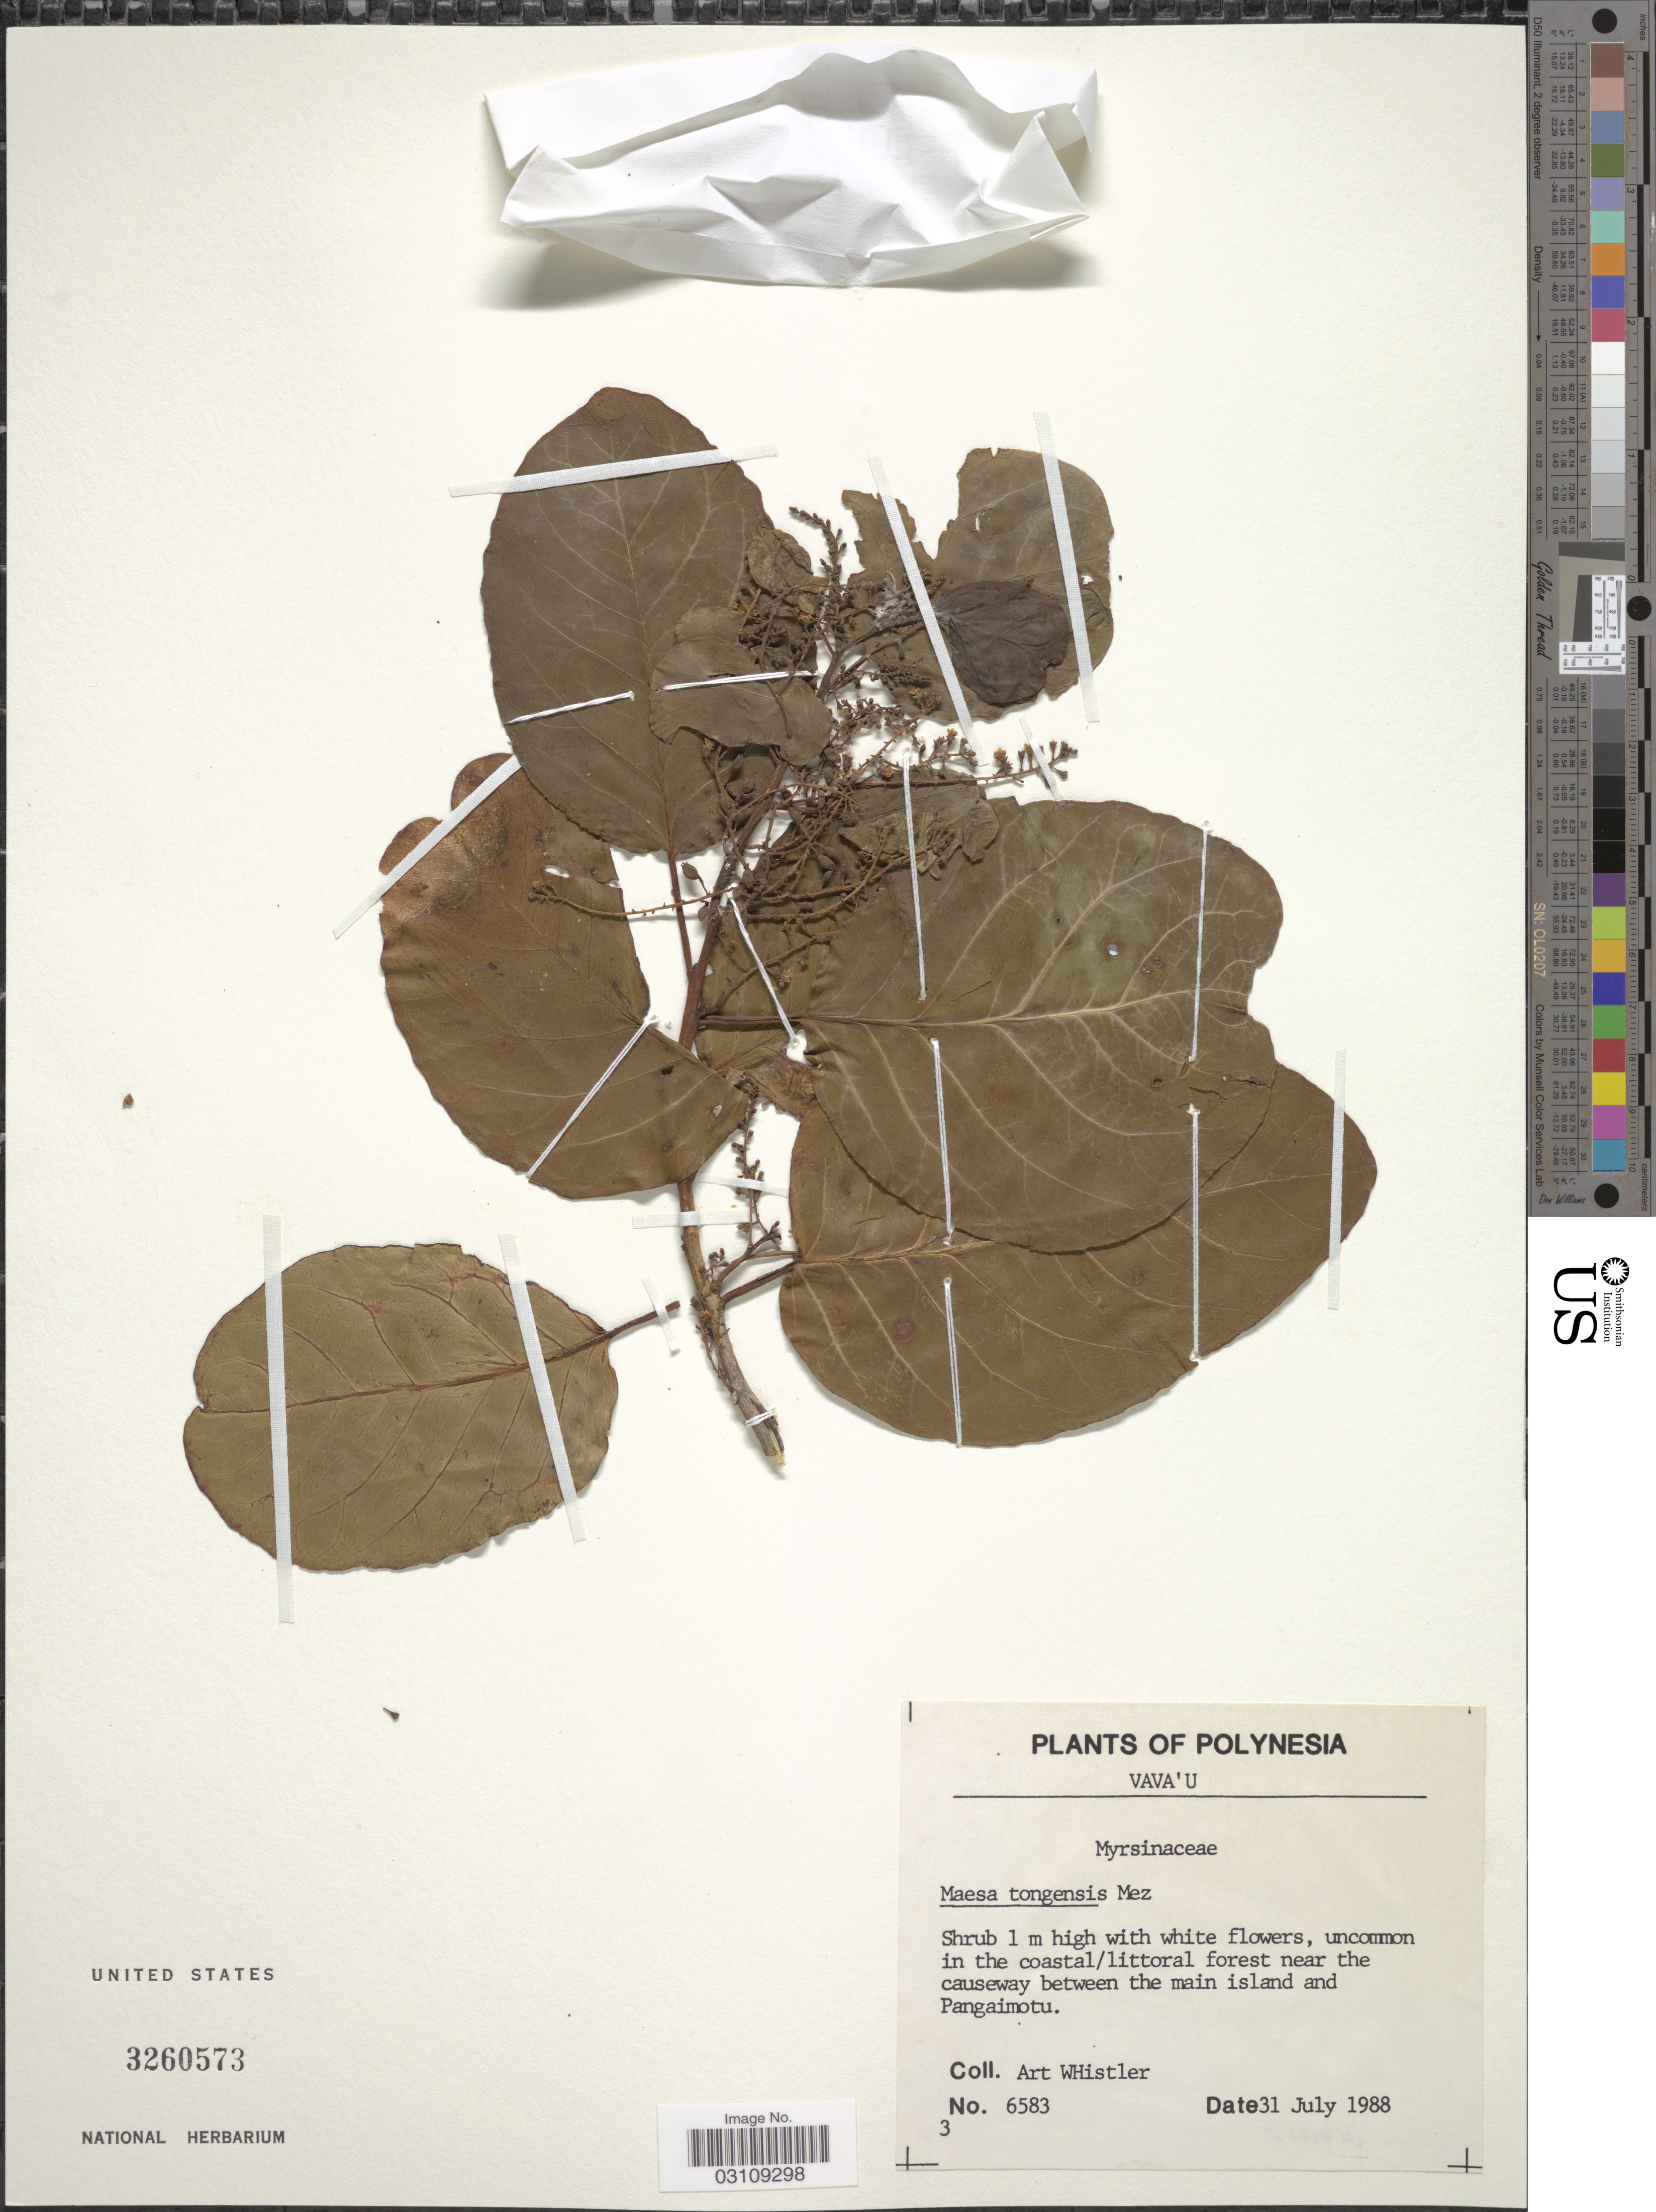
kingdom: Plantae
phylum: Tracheophyta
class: Magnoliopsida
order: Ericales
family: Primulaceae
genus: Maesa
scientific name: Maesa tongensis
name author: Mez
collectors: A. Whistler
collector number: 6583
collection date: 1988-07-31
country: Tonga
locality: Vava'u. Near the causeway between the main island and Pangaimotu.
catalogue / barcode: US 3260573